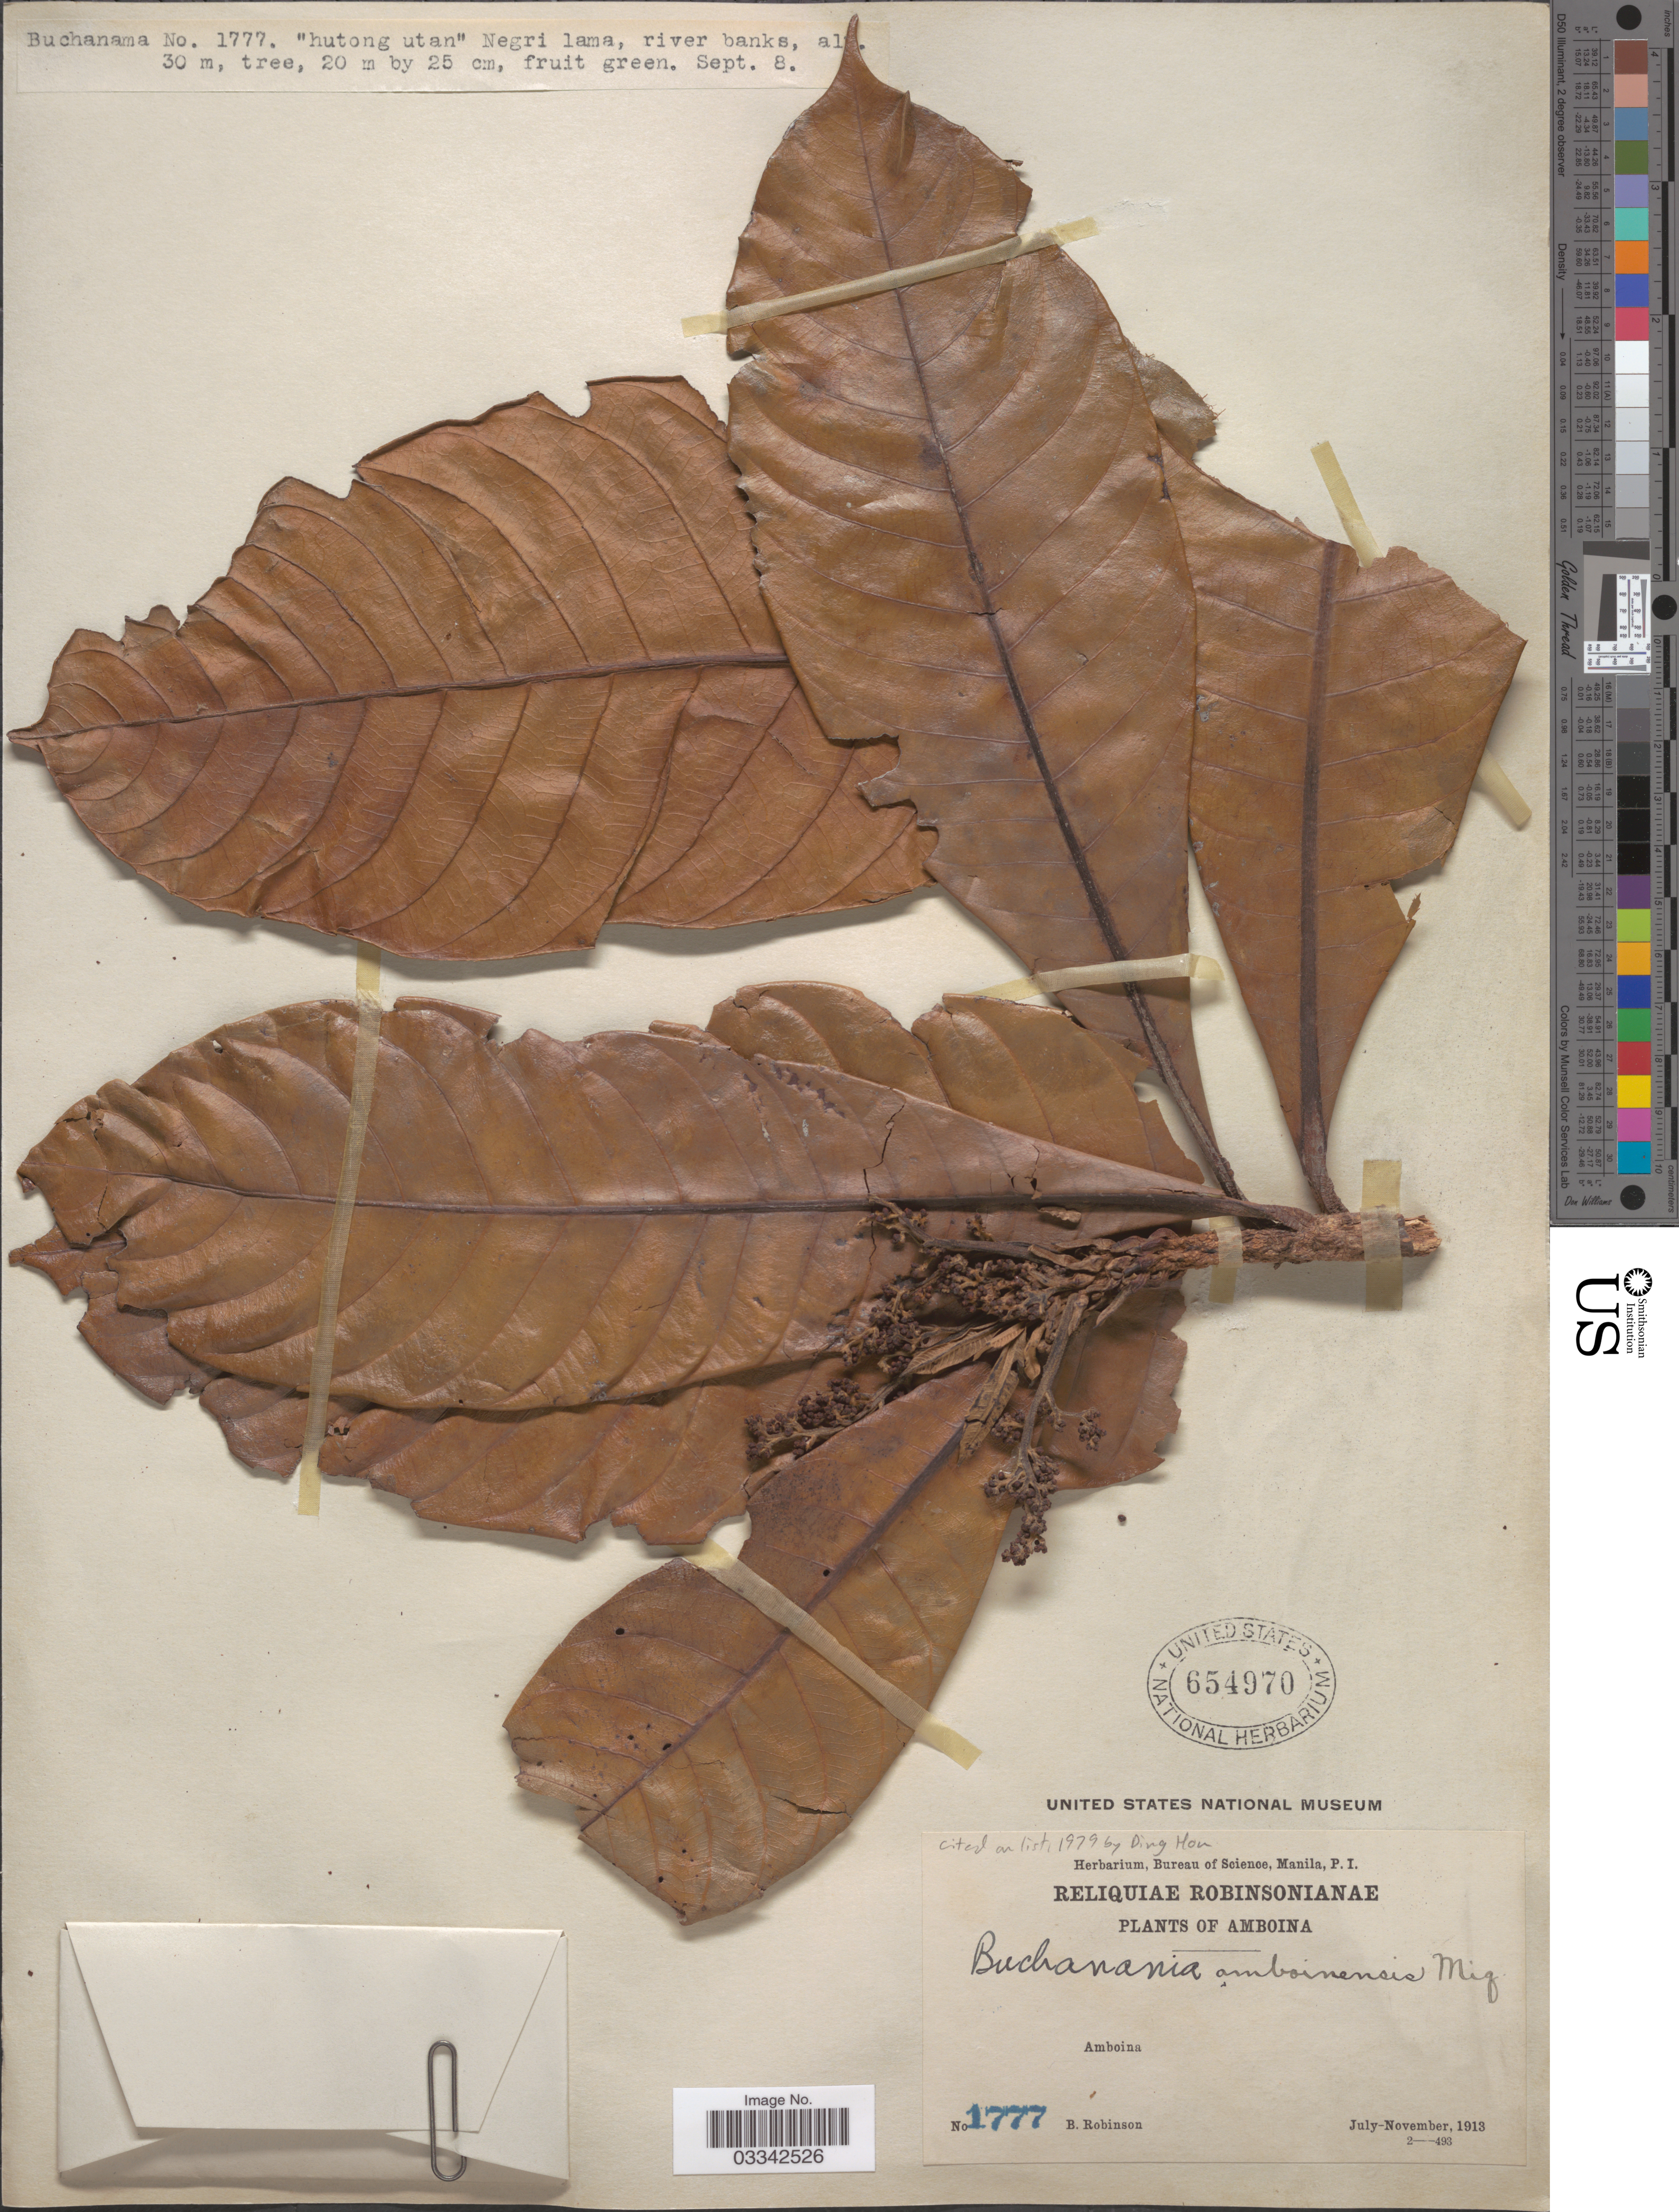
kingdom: Plantae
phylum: Tracheophyta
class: Magnoliopsida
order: Sapindales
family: Anacardiaceae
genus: Buchanania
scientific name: Buchanania amboinensis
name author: Miq.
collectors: B. Robinson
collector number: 1777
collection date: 1913-07/1913-11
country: Indonesia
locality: Amboina.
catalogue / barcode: US 654970